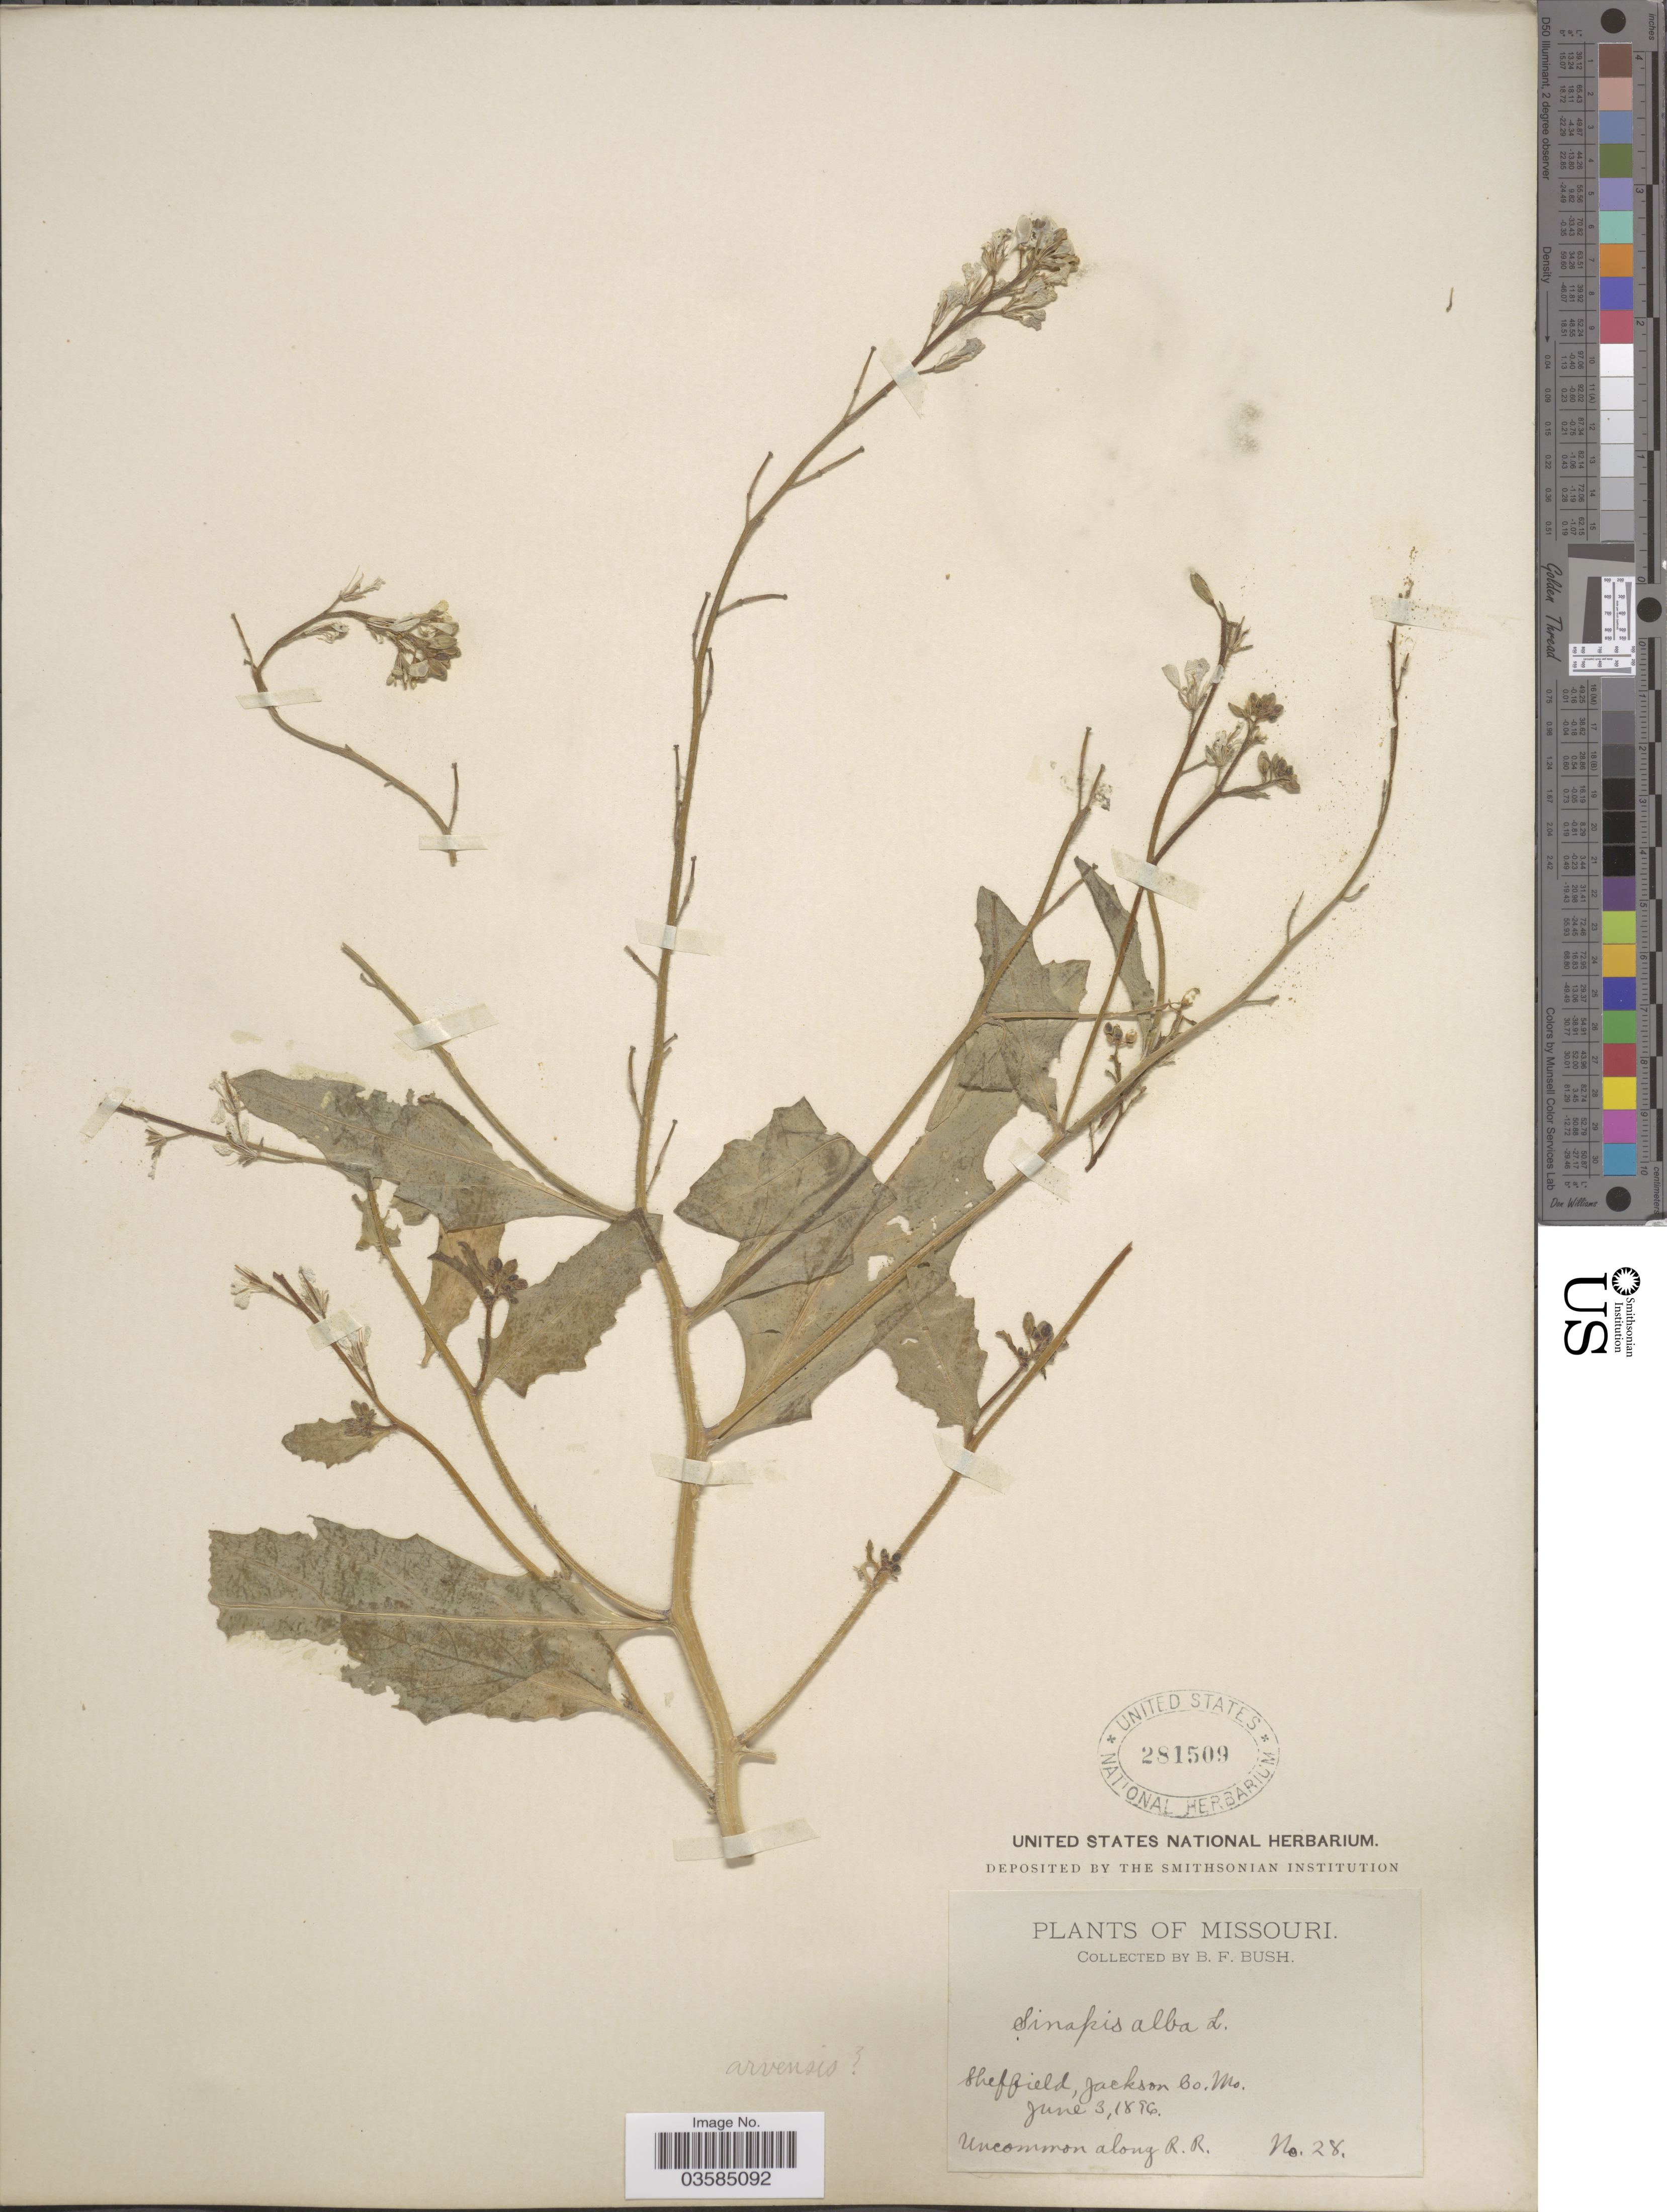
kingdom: Plantae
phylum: Tracheophyta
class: Magnoliopsida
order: Brassicales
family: Brassicaceae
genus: Brassica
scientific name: Brassica kaber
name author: (DC.) L.C. Wheeler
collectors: B. F. Bush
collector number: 28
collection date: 1896-06-03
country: United States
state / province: Missouri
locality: Sheffield, Jackson Co. Uncommon along R. R.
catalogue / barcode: US 281509